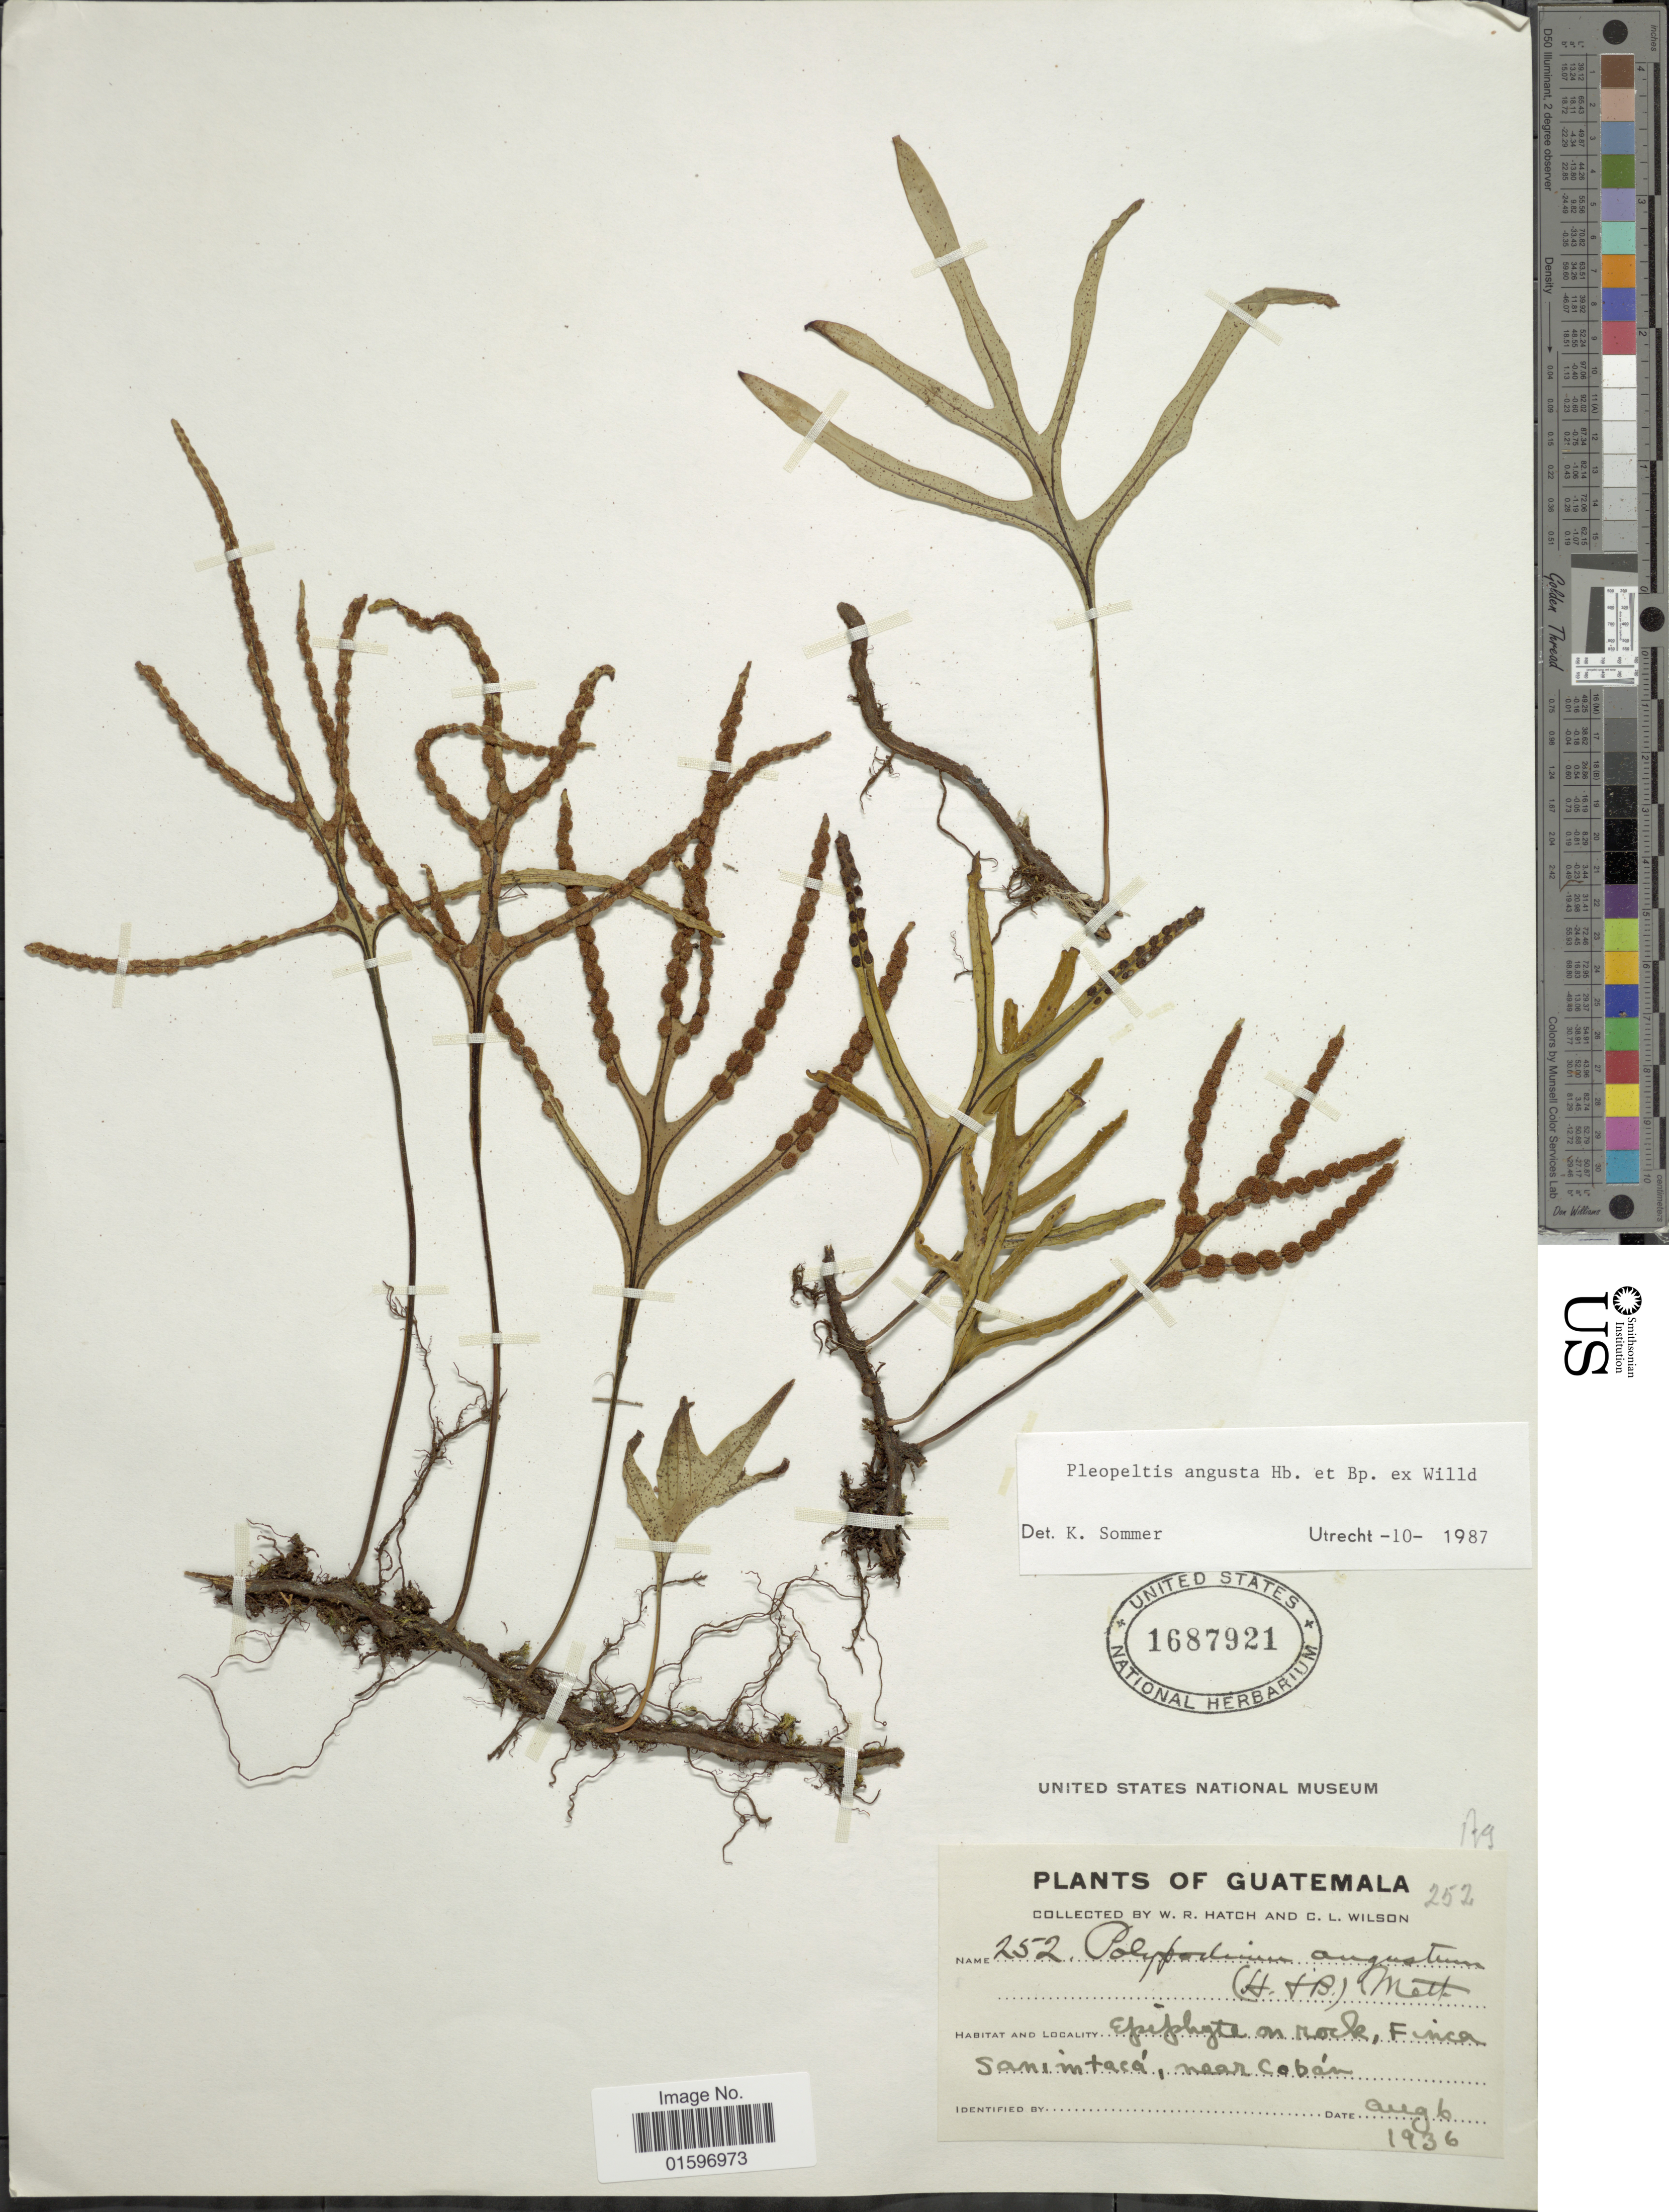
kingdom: Plantae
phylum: Tracheophyta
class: Polypodiopsida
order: Polypodiales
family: Polypodiaceae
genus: Pleopeltis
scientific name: Pleopeltis angusta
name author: Humb. & Bonap. ex Willd.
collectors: W. Hatch & C. L. Wilson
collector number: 252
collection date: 1936-08-06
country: Guatemala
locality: Finca Sanimtacá, near Cobán.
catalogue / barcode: US 1687921